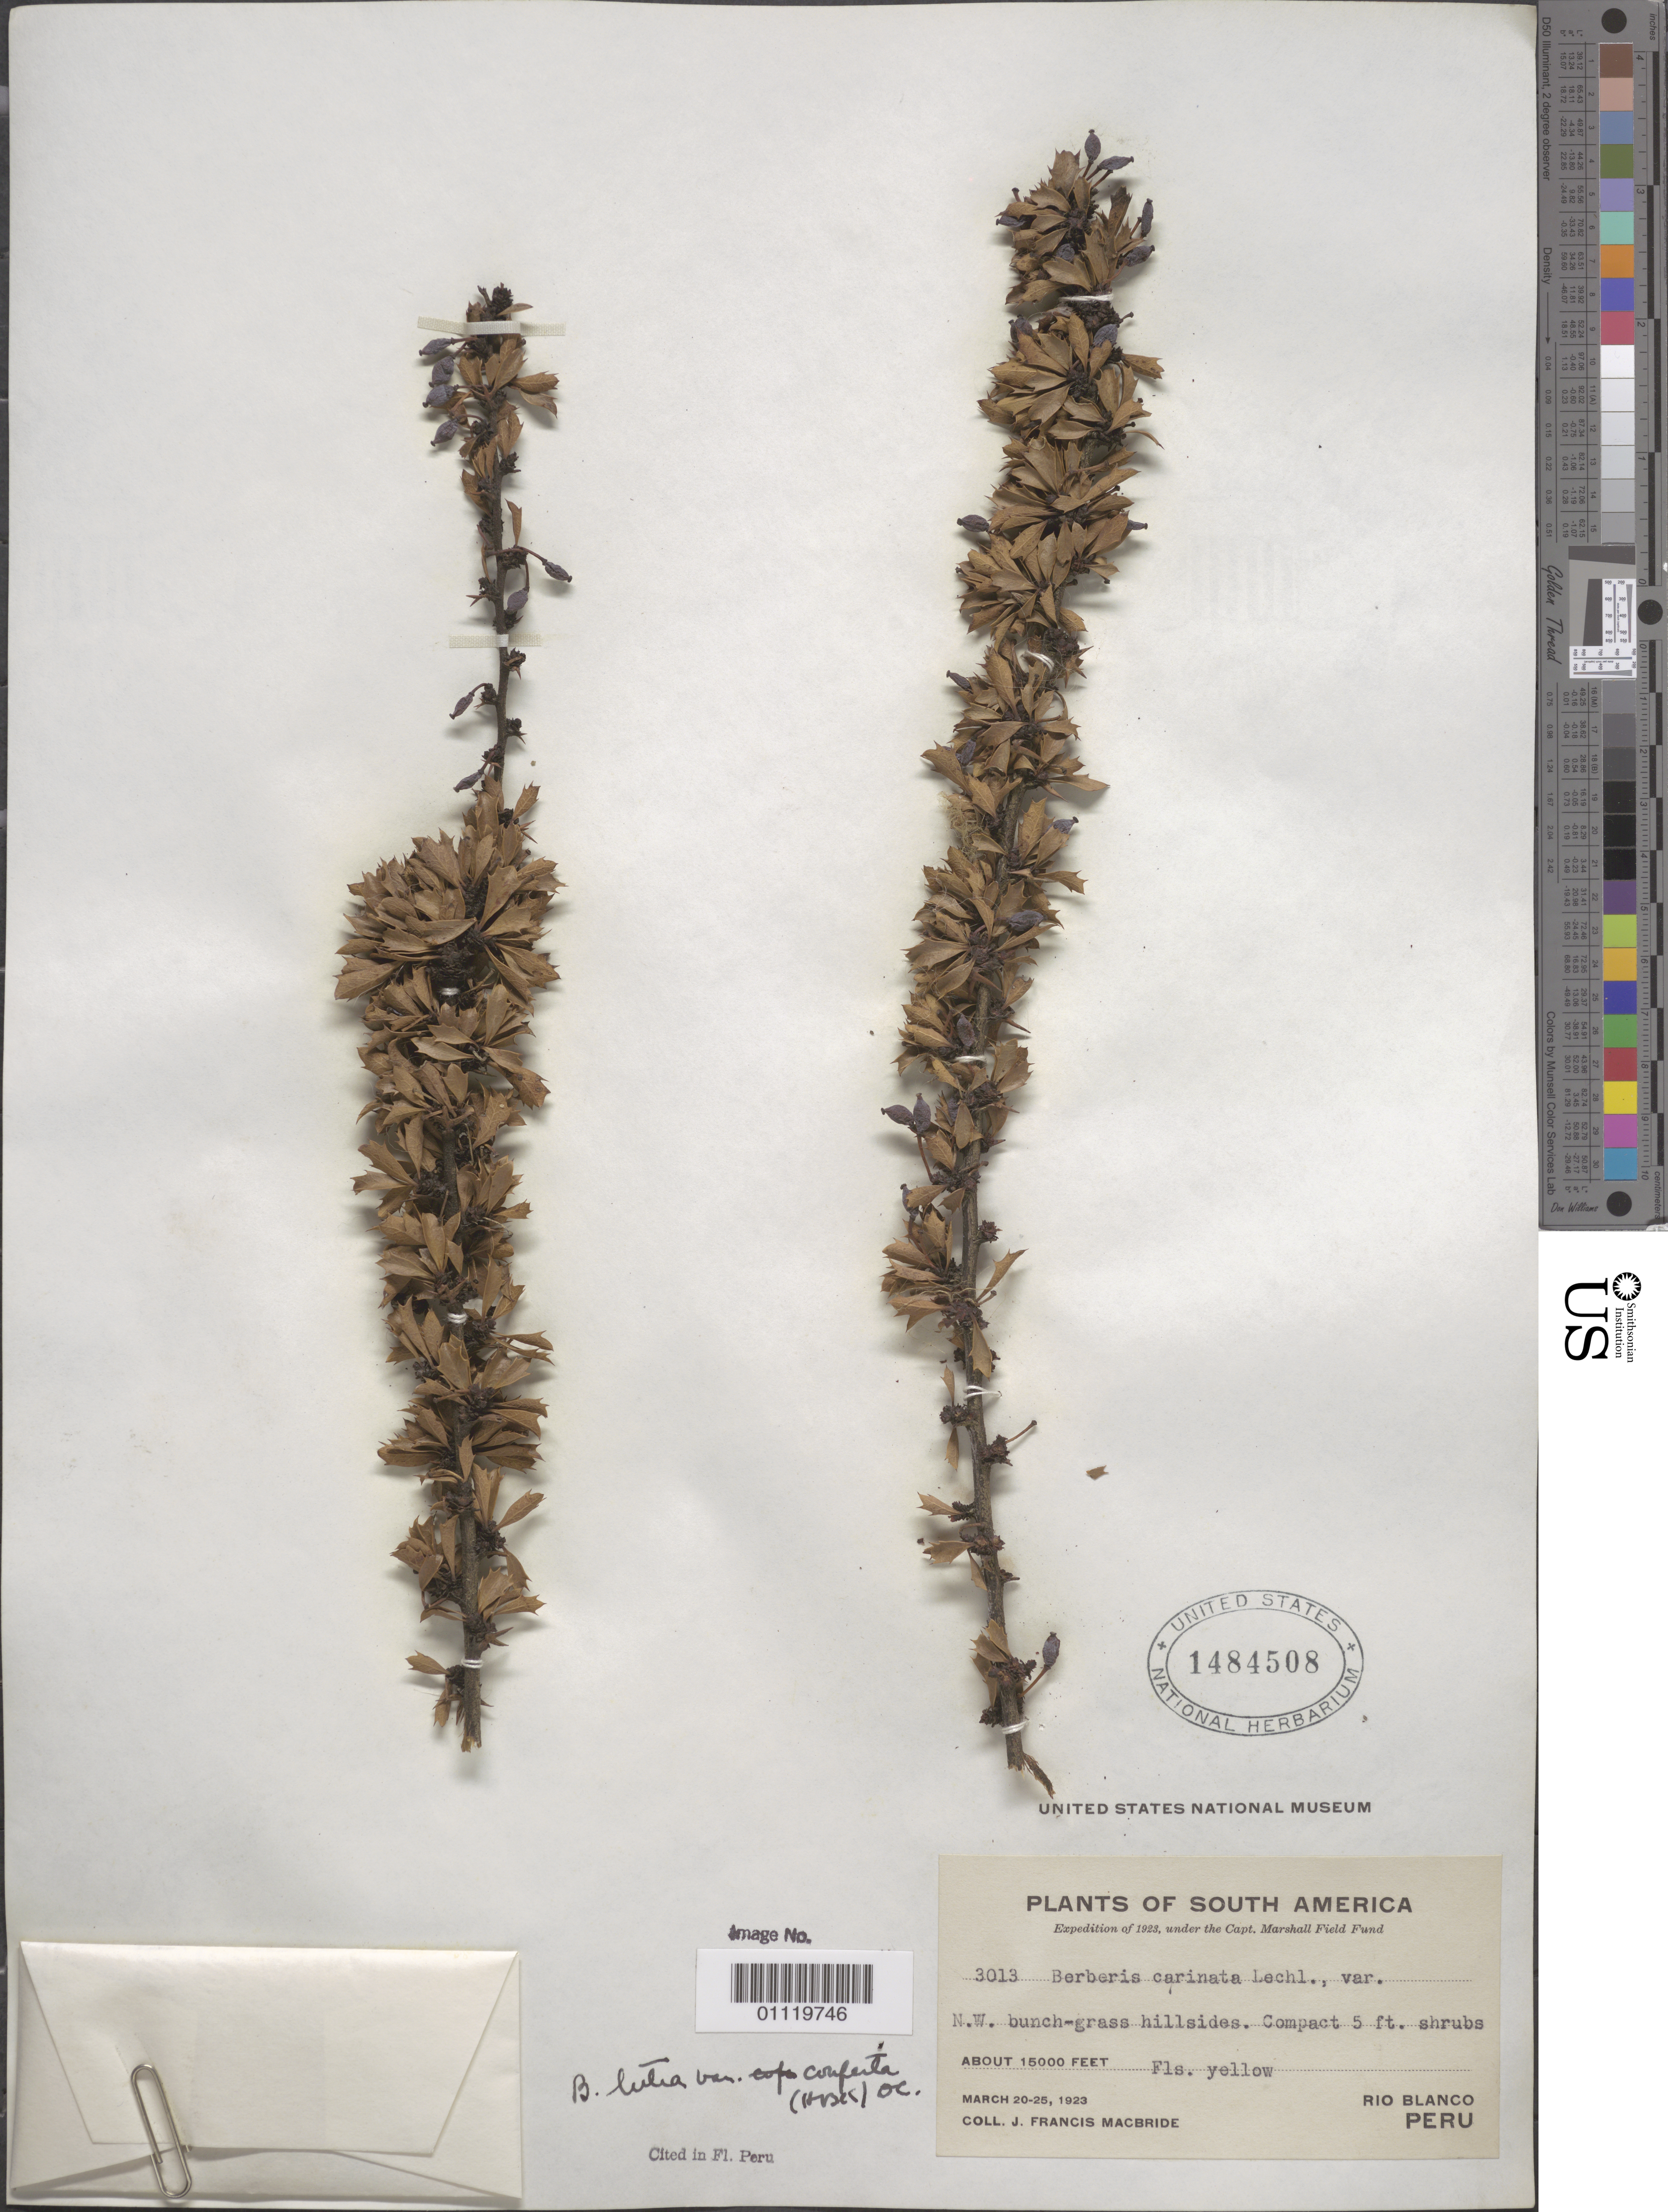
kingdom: Plantae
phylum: Tracheophyta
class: Magnoliopsida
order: Ranunculales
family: Berberidaceae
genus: Berberis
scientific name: Berberis lutea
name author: Ruiz & Pav.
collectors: J. F. Macbride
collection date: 1923-03-20/1923-03-25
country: Peru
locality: North west bunch-grass hillsides,.Rio Blanco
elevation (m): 4572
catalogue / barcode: US 1484508